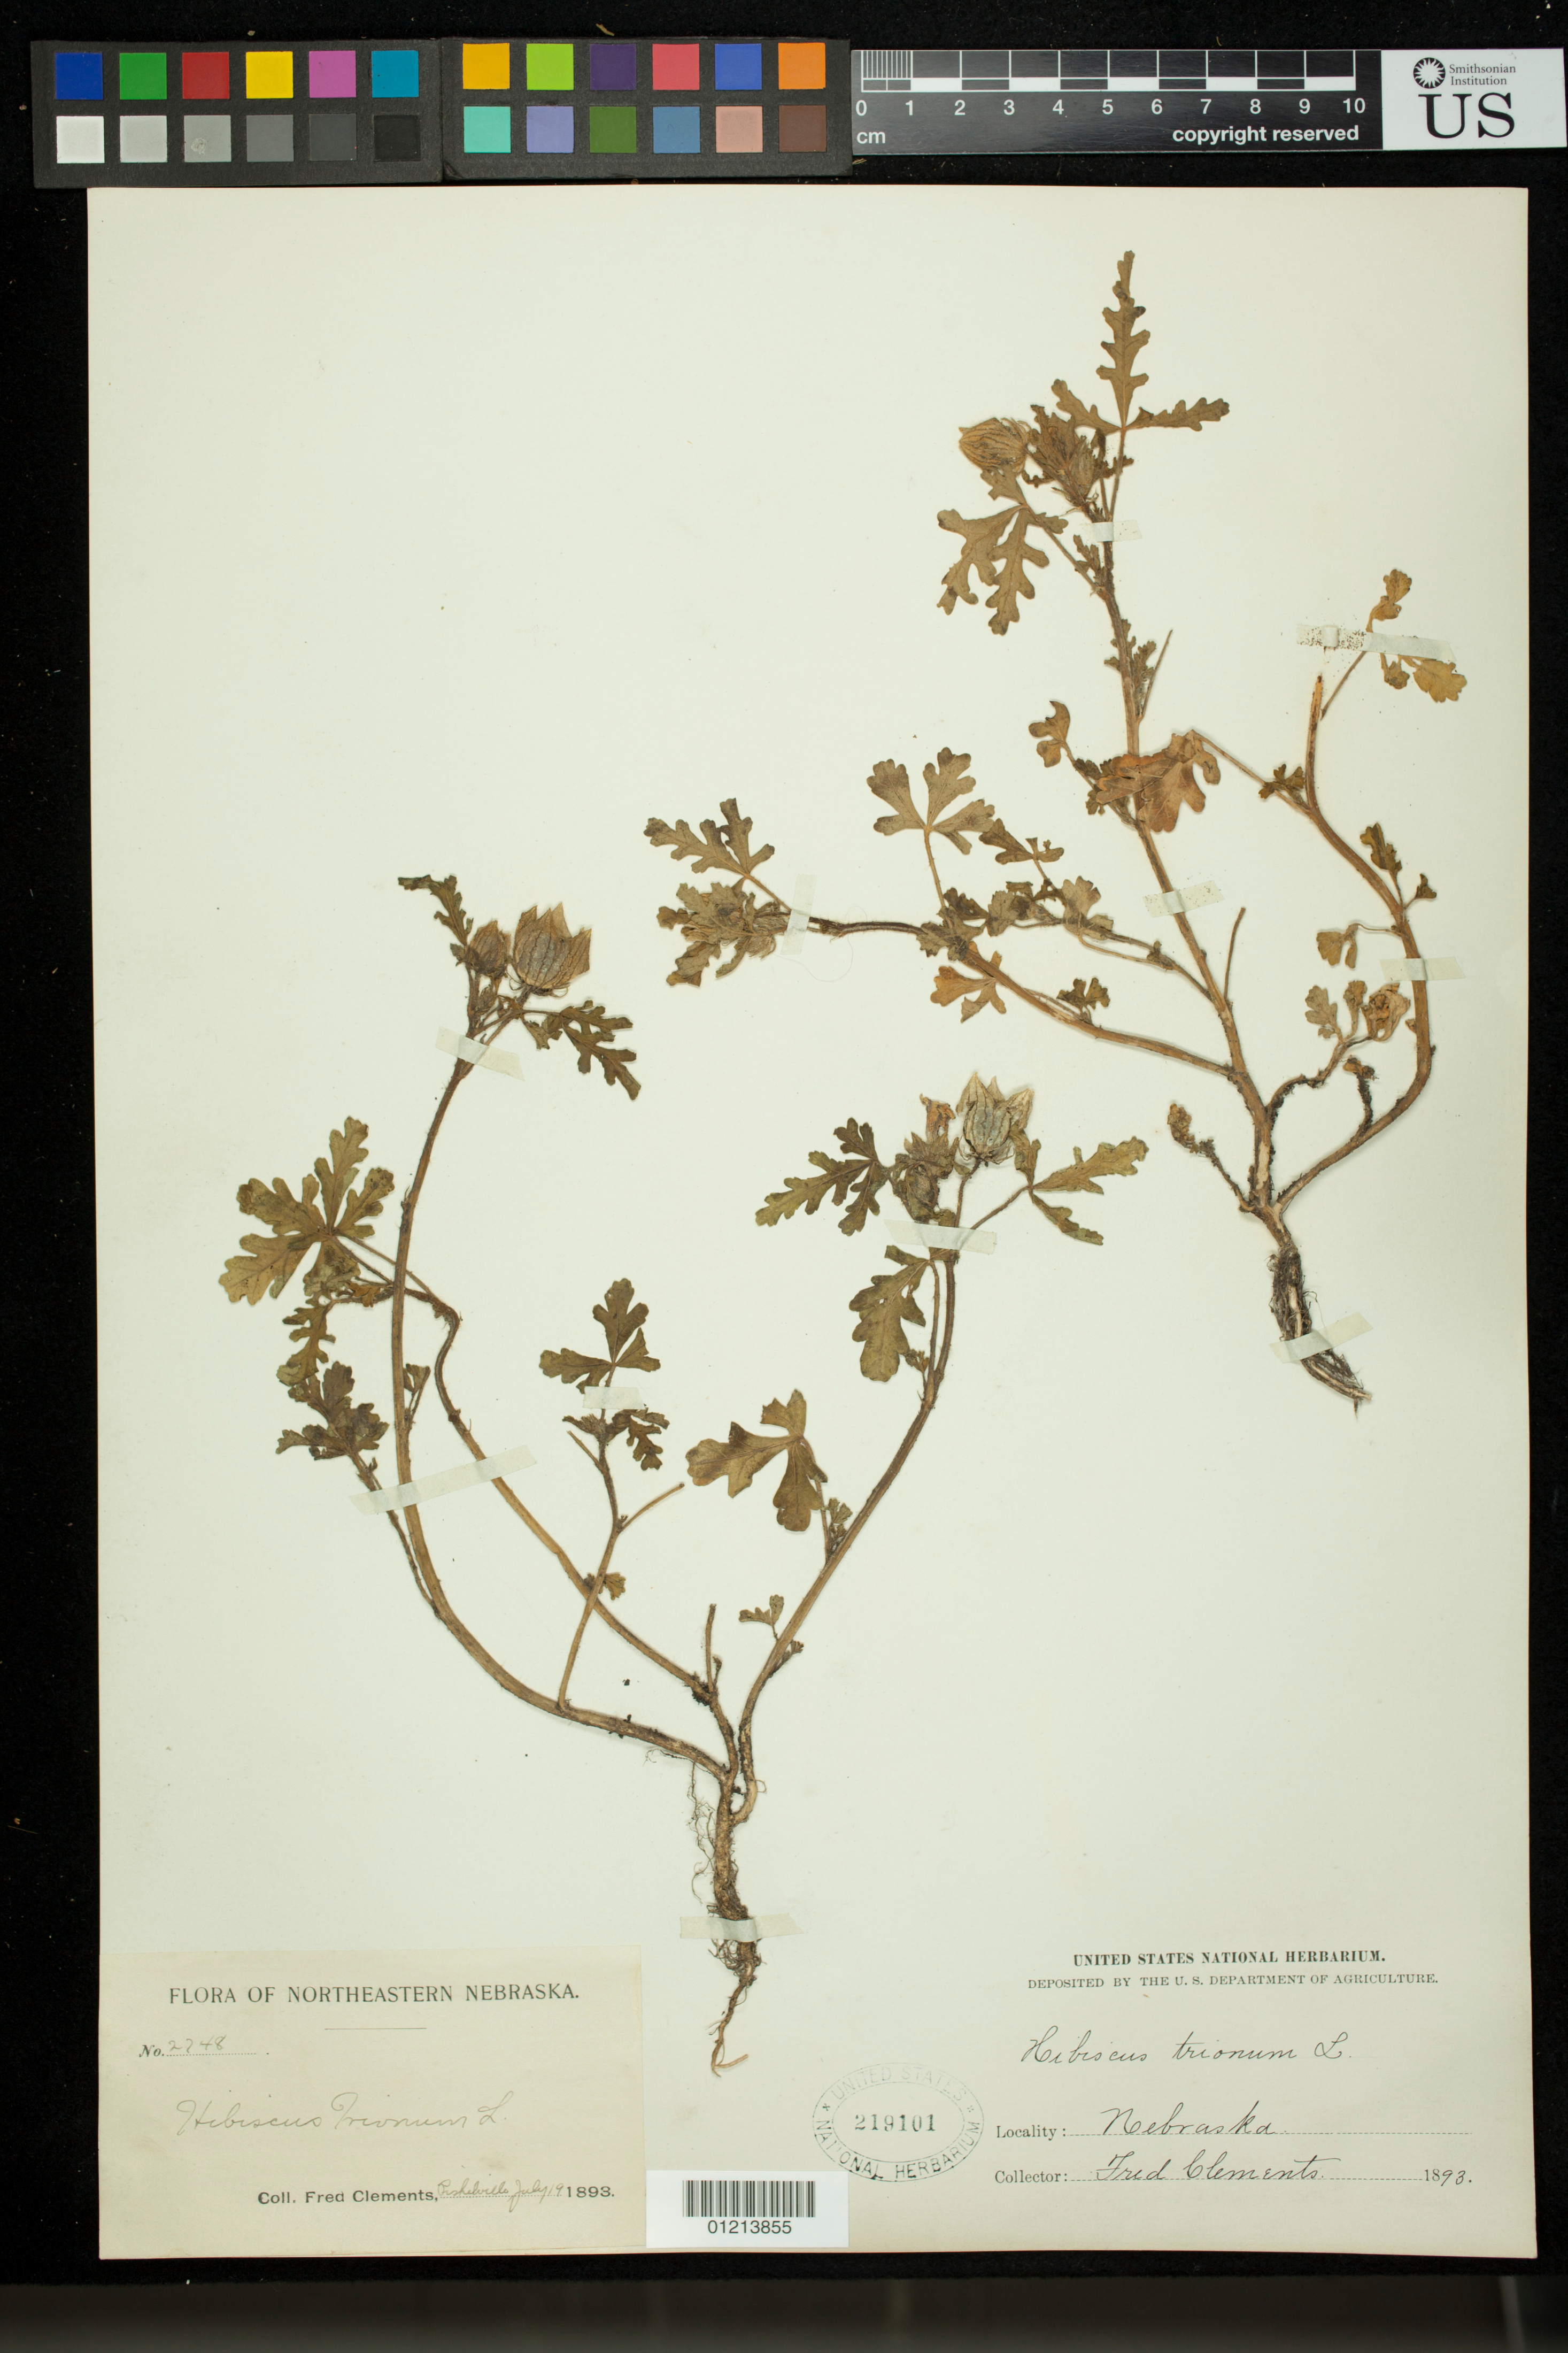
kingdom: Plantae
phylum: Tracheophyta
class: Magnoliopsida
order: Malvales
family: Malvaceae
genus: Hibiscus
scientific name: Hibiscus trionum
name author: L.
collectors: F. E. Clements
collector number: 2748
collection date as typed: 19 Jul 1893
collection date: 1893-07-19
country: United States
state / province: Nebraska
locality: Pishelville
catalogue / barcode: US 219101